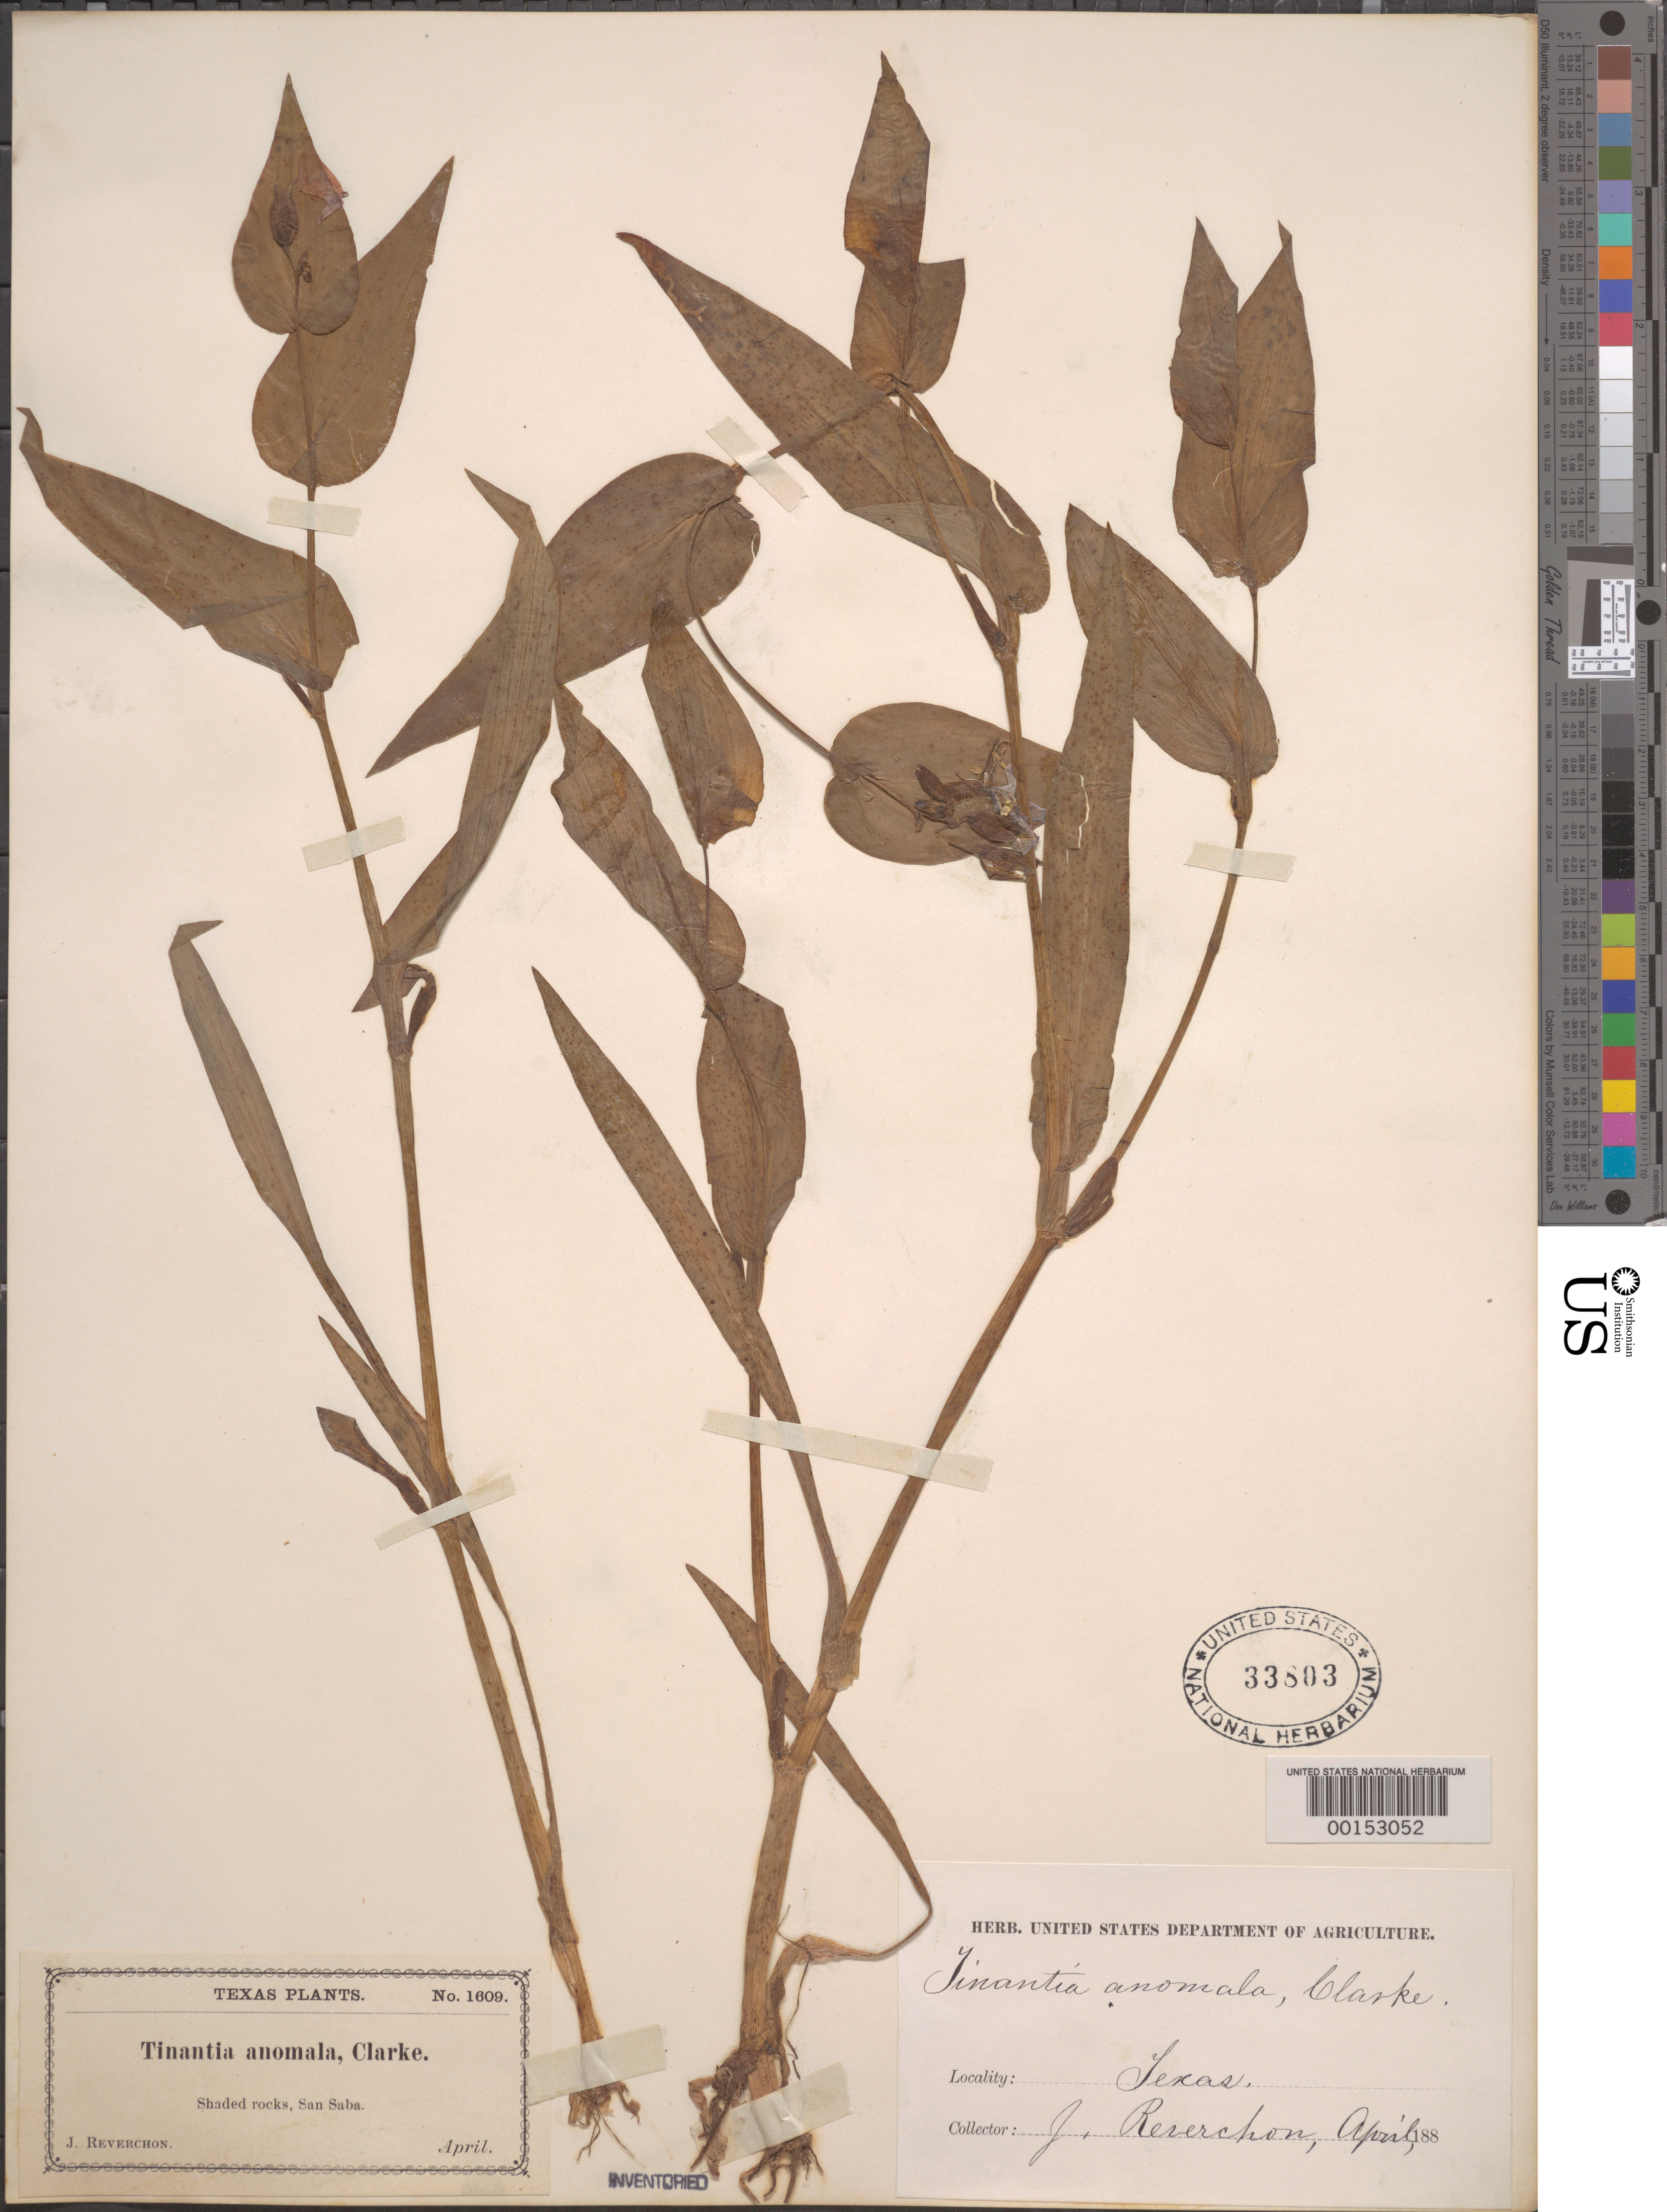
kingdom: Plantae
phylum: Tracheophyta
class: Liliopsida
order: Commelinales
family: Commelinaceae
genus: Tinantia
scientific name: Tinantia anomala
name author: (Torr.) C.B. Clarke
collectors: J. Reverchon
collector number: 1609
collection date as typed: Apr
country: United States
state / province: Texas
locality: San saba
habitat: Shaded rocks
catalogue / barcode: US 33803